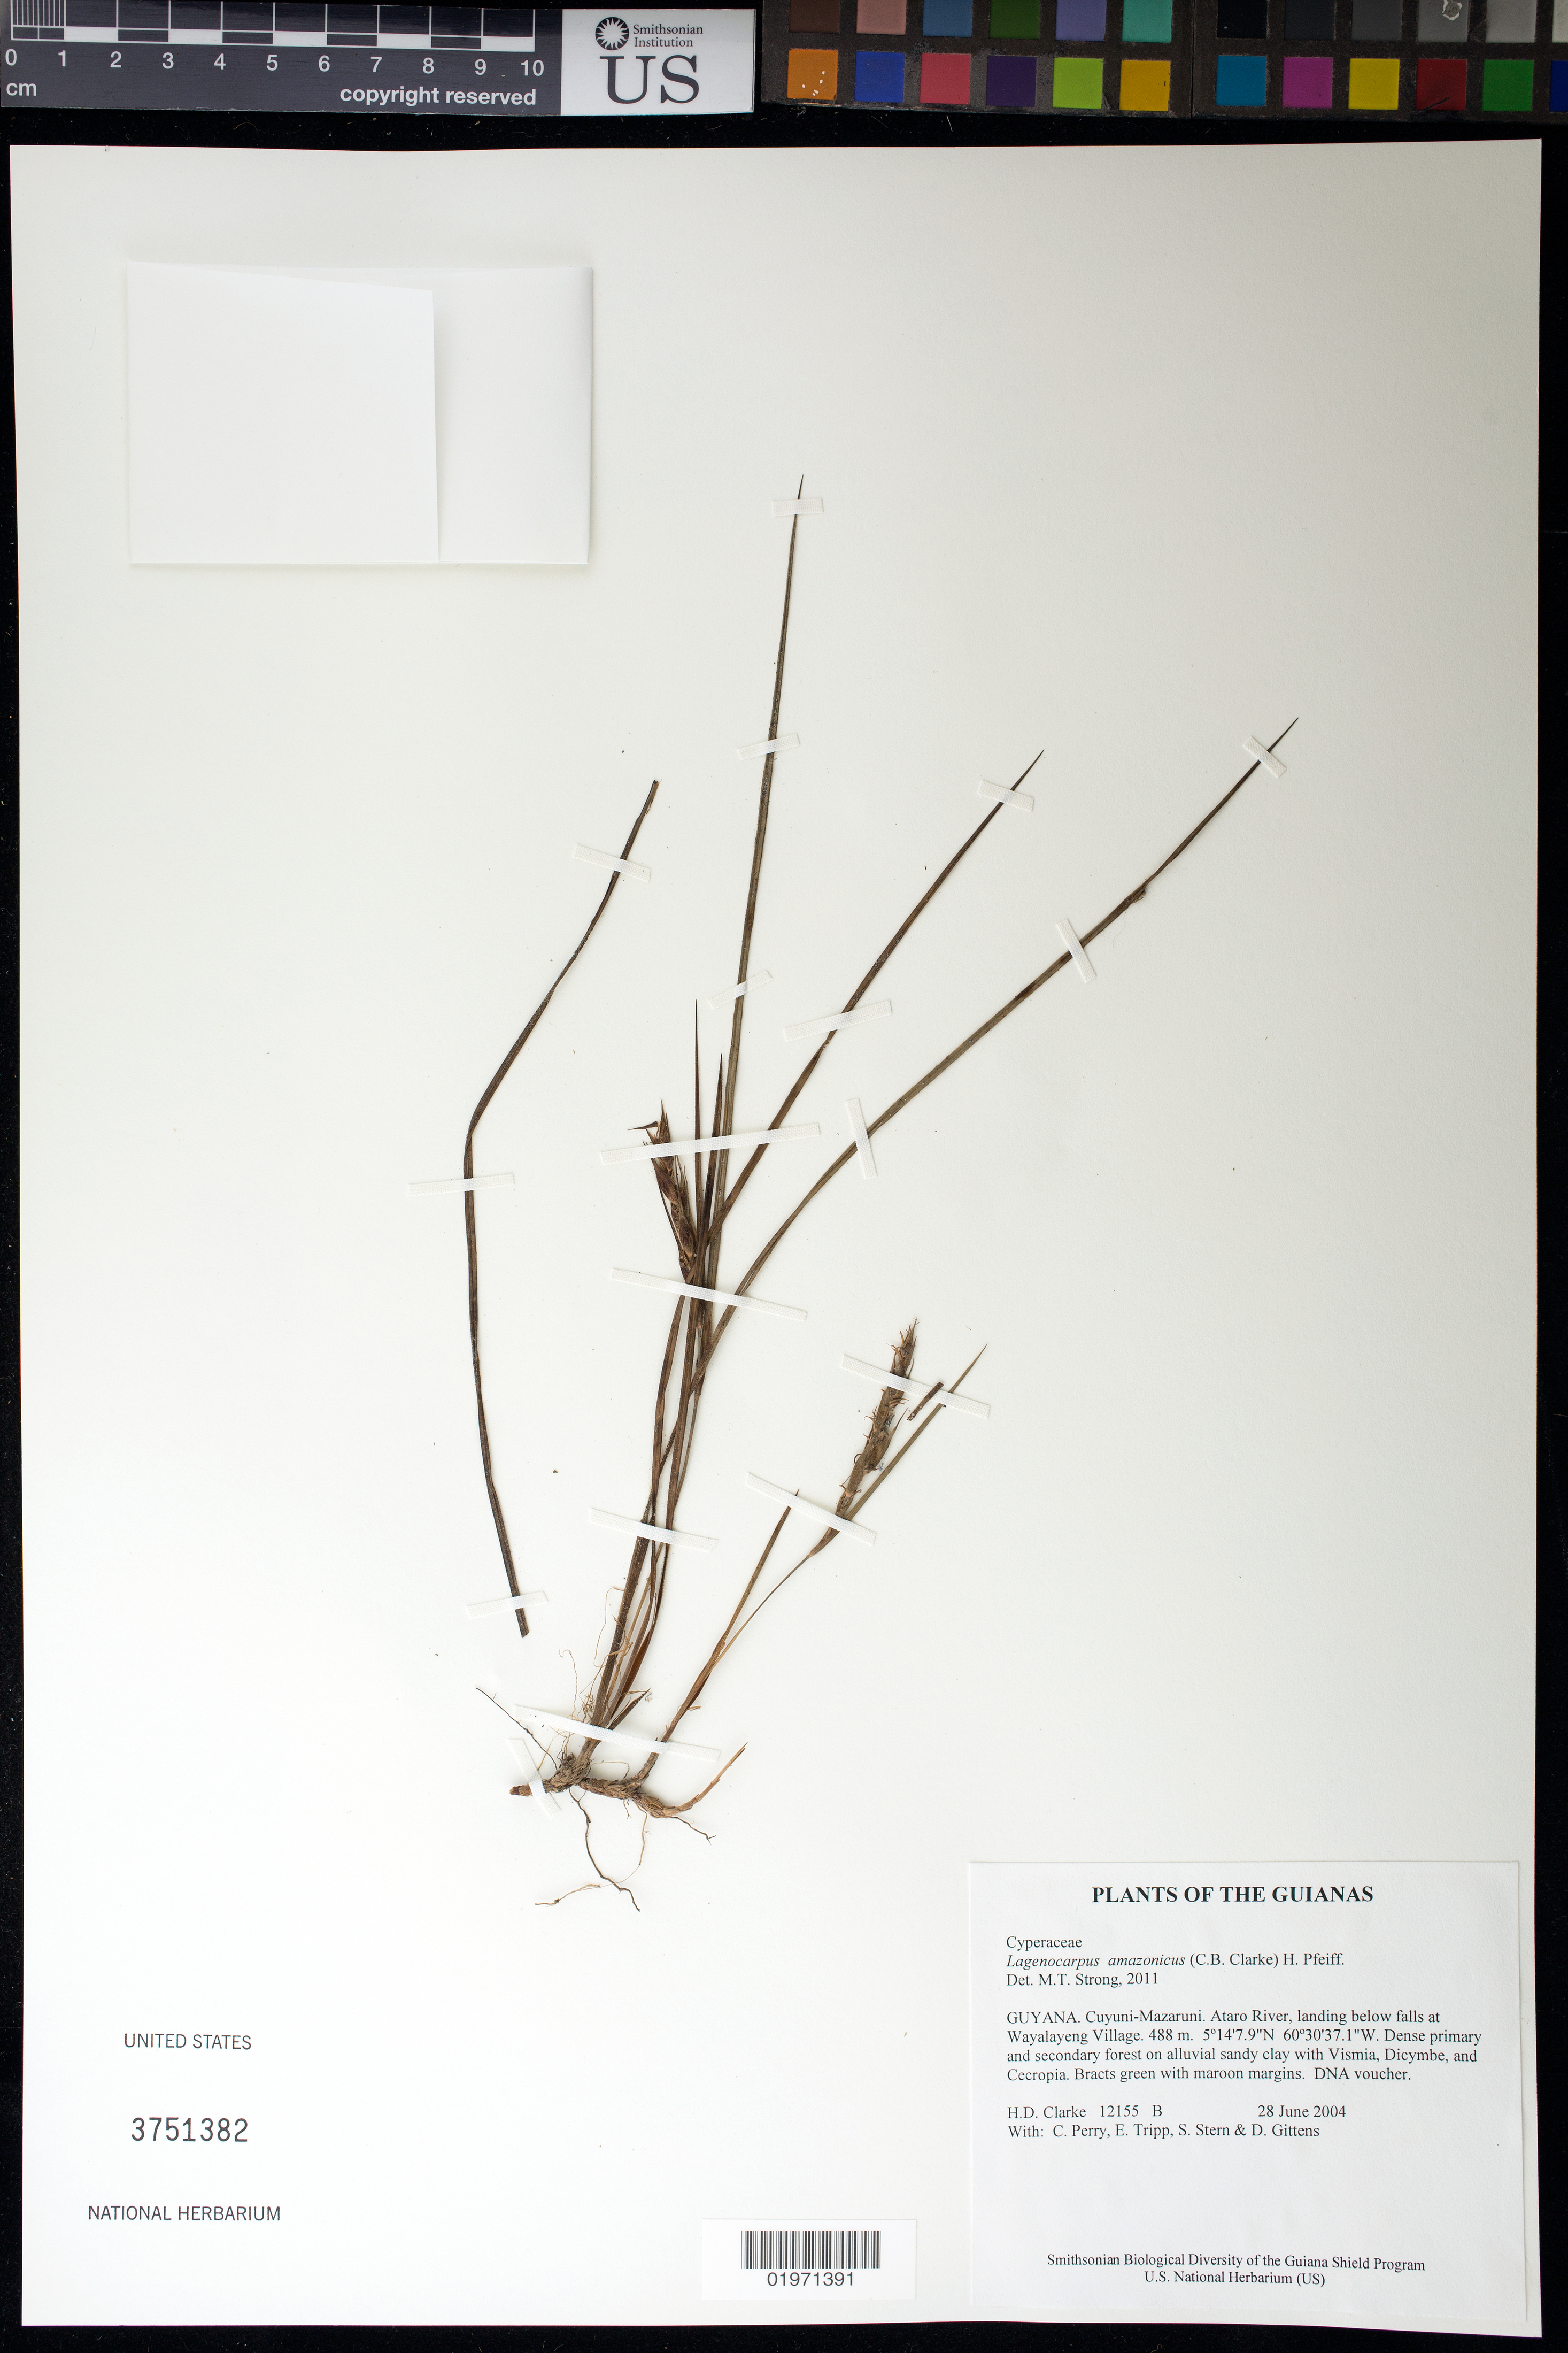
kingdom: Plantae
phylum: Tracheophyta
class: Liliopsida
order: Poales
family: Cyperaceae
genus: Exochogyne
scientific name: Exochogyne amazonica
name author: C.B. Clarke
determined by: Strong, Mark T., (BOT), Smithsonian Institution - National Museum of Natural History (UNITED STATES)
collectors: H. D. Clarke, C. Perry, E. Tripp, S. R. Stern & D. Gittens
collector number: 12155 B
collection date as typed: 28 June 2004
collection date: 2004-06-28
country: Guyana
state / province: Cuyuni-Mazaruni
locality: Ataro River, landing below falls at Wayalayeng Village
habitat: Dense primary and secondary forest on alluvial sandy clay with Vismia, Dicymbe, and Cecropia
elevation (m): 488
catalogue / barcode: US 3751382